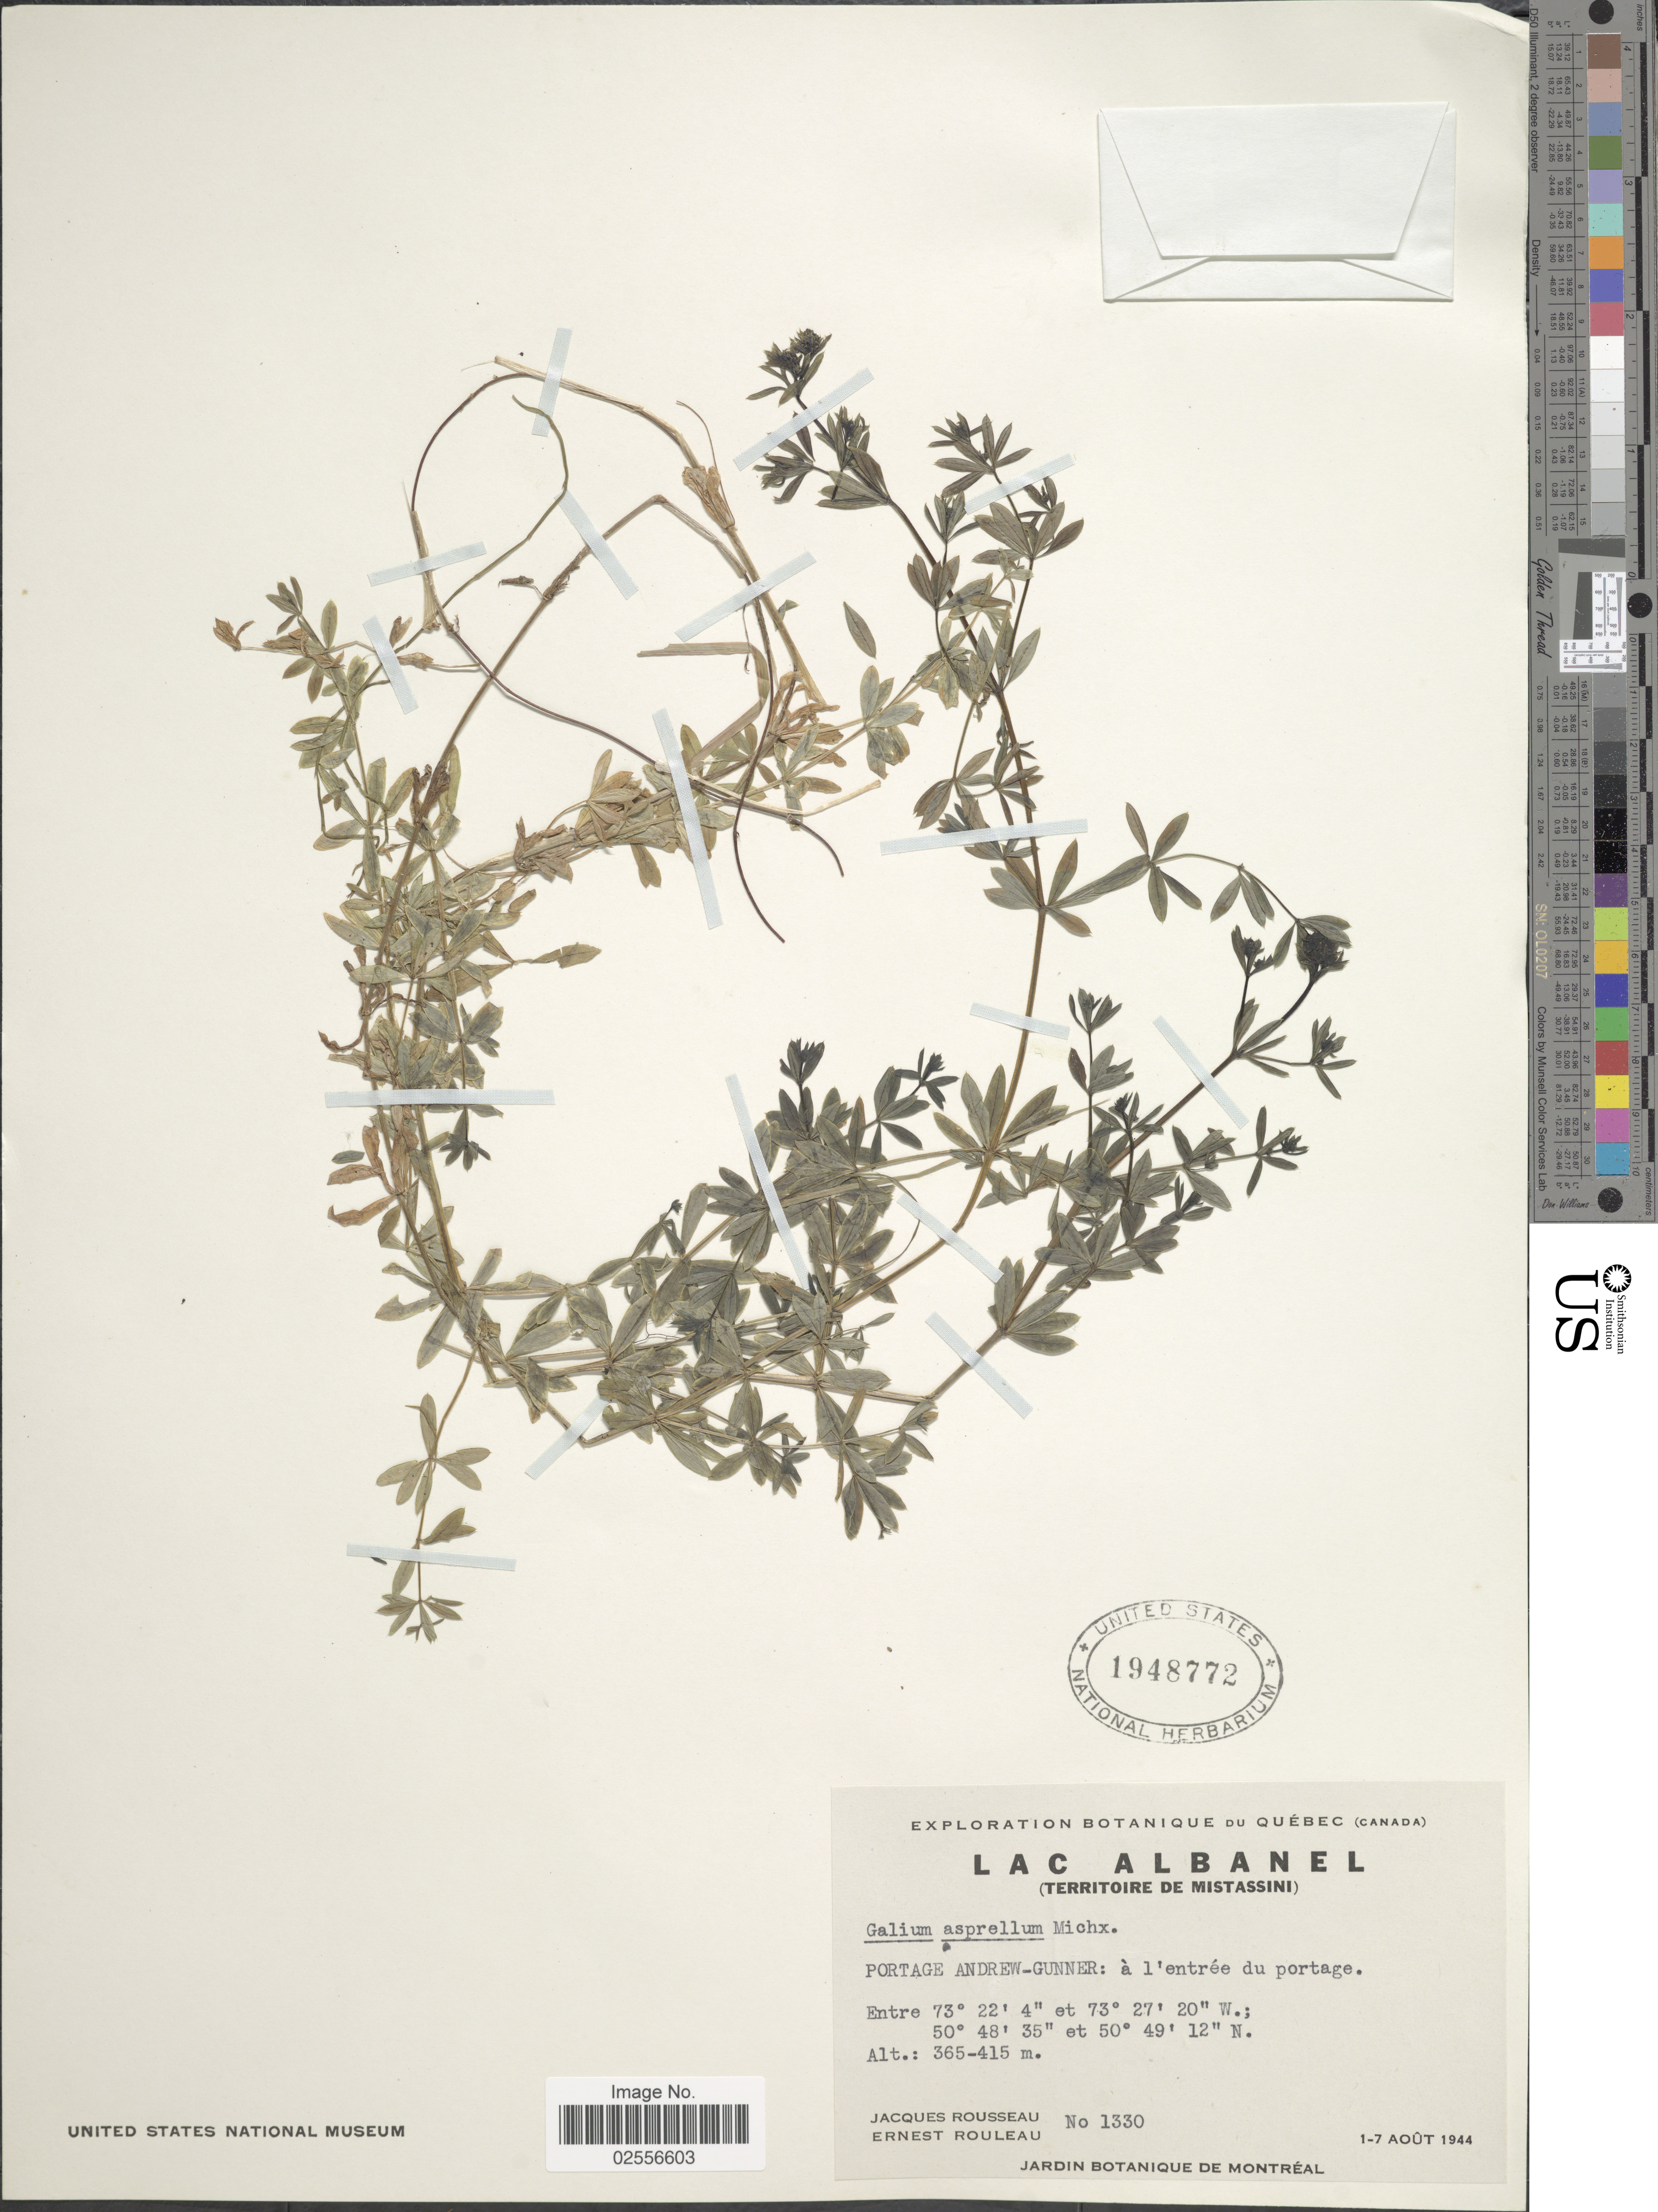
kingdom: Plantae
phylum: Tracheophyta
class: Magnoliopsida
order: Gentianales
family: Rubiaceae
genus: Galium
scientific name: Galium asprellum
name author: Michx.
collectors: J. Rousseau & E. Rouleau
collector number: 1330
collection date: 1944-08-01/1944-08-07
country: Canada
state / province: Quebec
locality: Lac Albanel (Territoire De Mistassini), Portage Andrew-Gunner: à l'entrée du portage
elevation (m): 365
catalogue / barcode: US 1948772